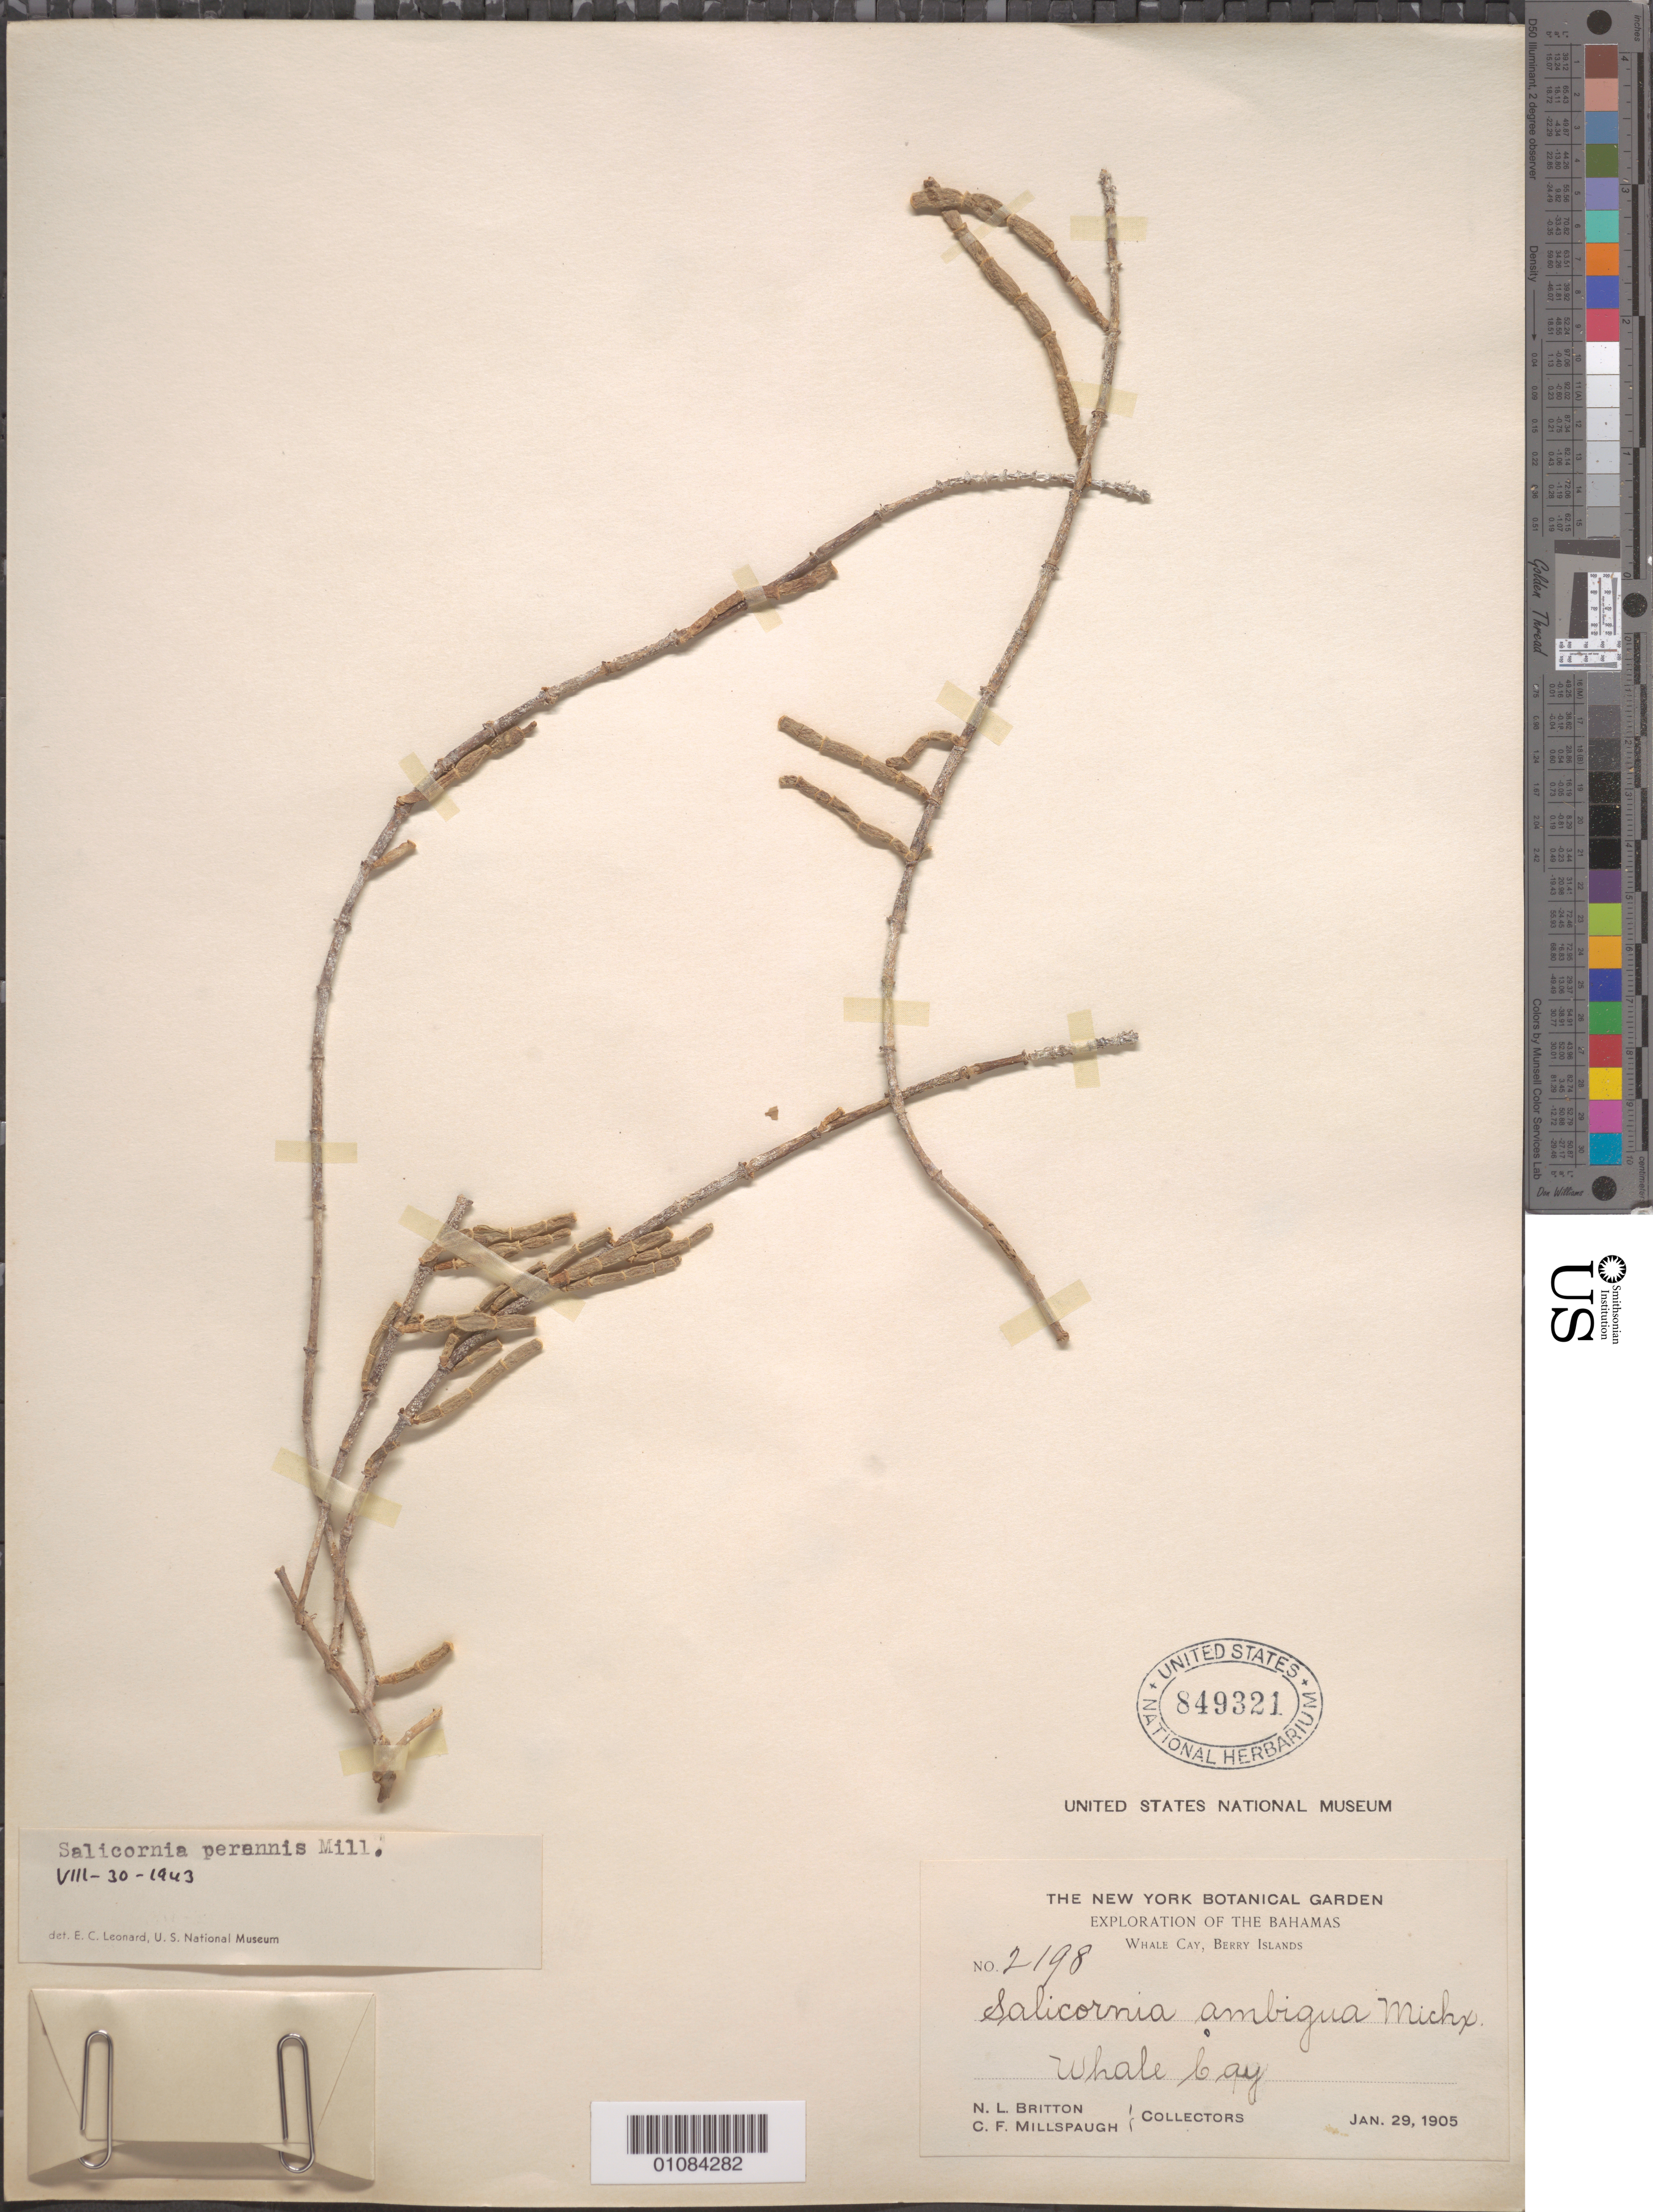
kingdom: Plantae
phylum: Tracheophyta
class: Magnoliopsida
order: Caryophyllales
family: Amaranthaceae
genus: Salicornia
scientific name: Salicornia perennis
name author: Mill.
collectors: N. Britton & C. F. Millspaugh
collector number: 2198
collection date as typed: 29 Jan 1905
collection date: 1905-01-29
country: Bahamas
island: Berry Is.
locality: Whale Cay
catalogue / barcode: US 849321